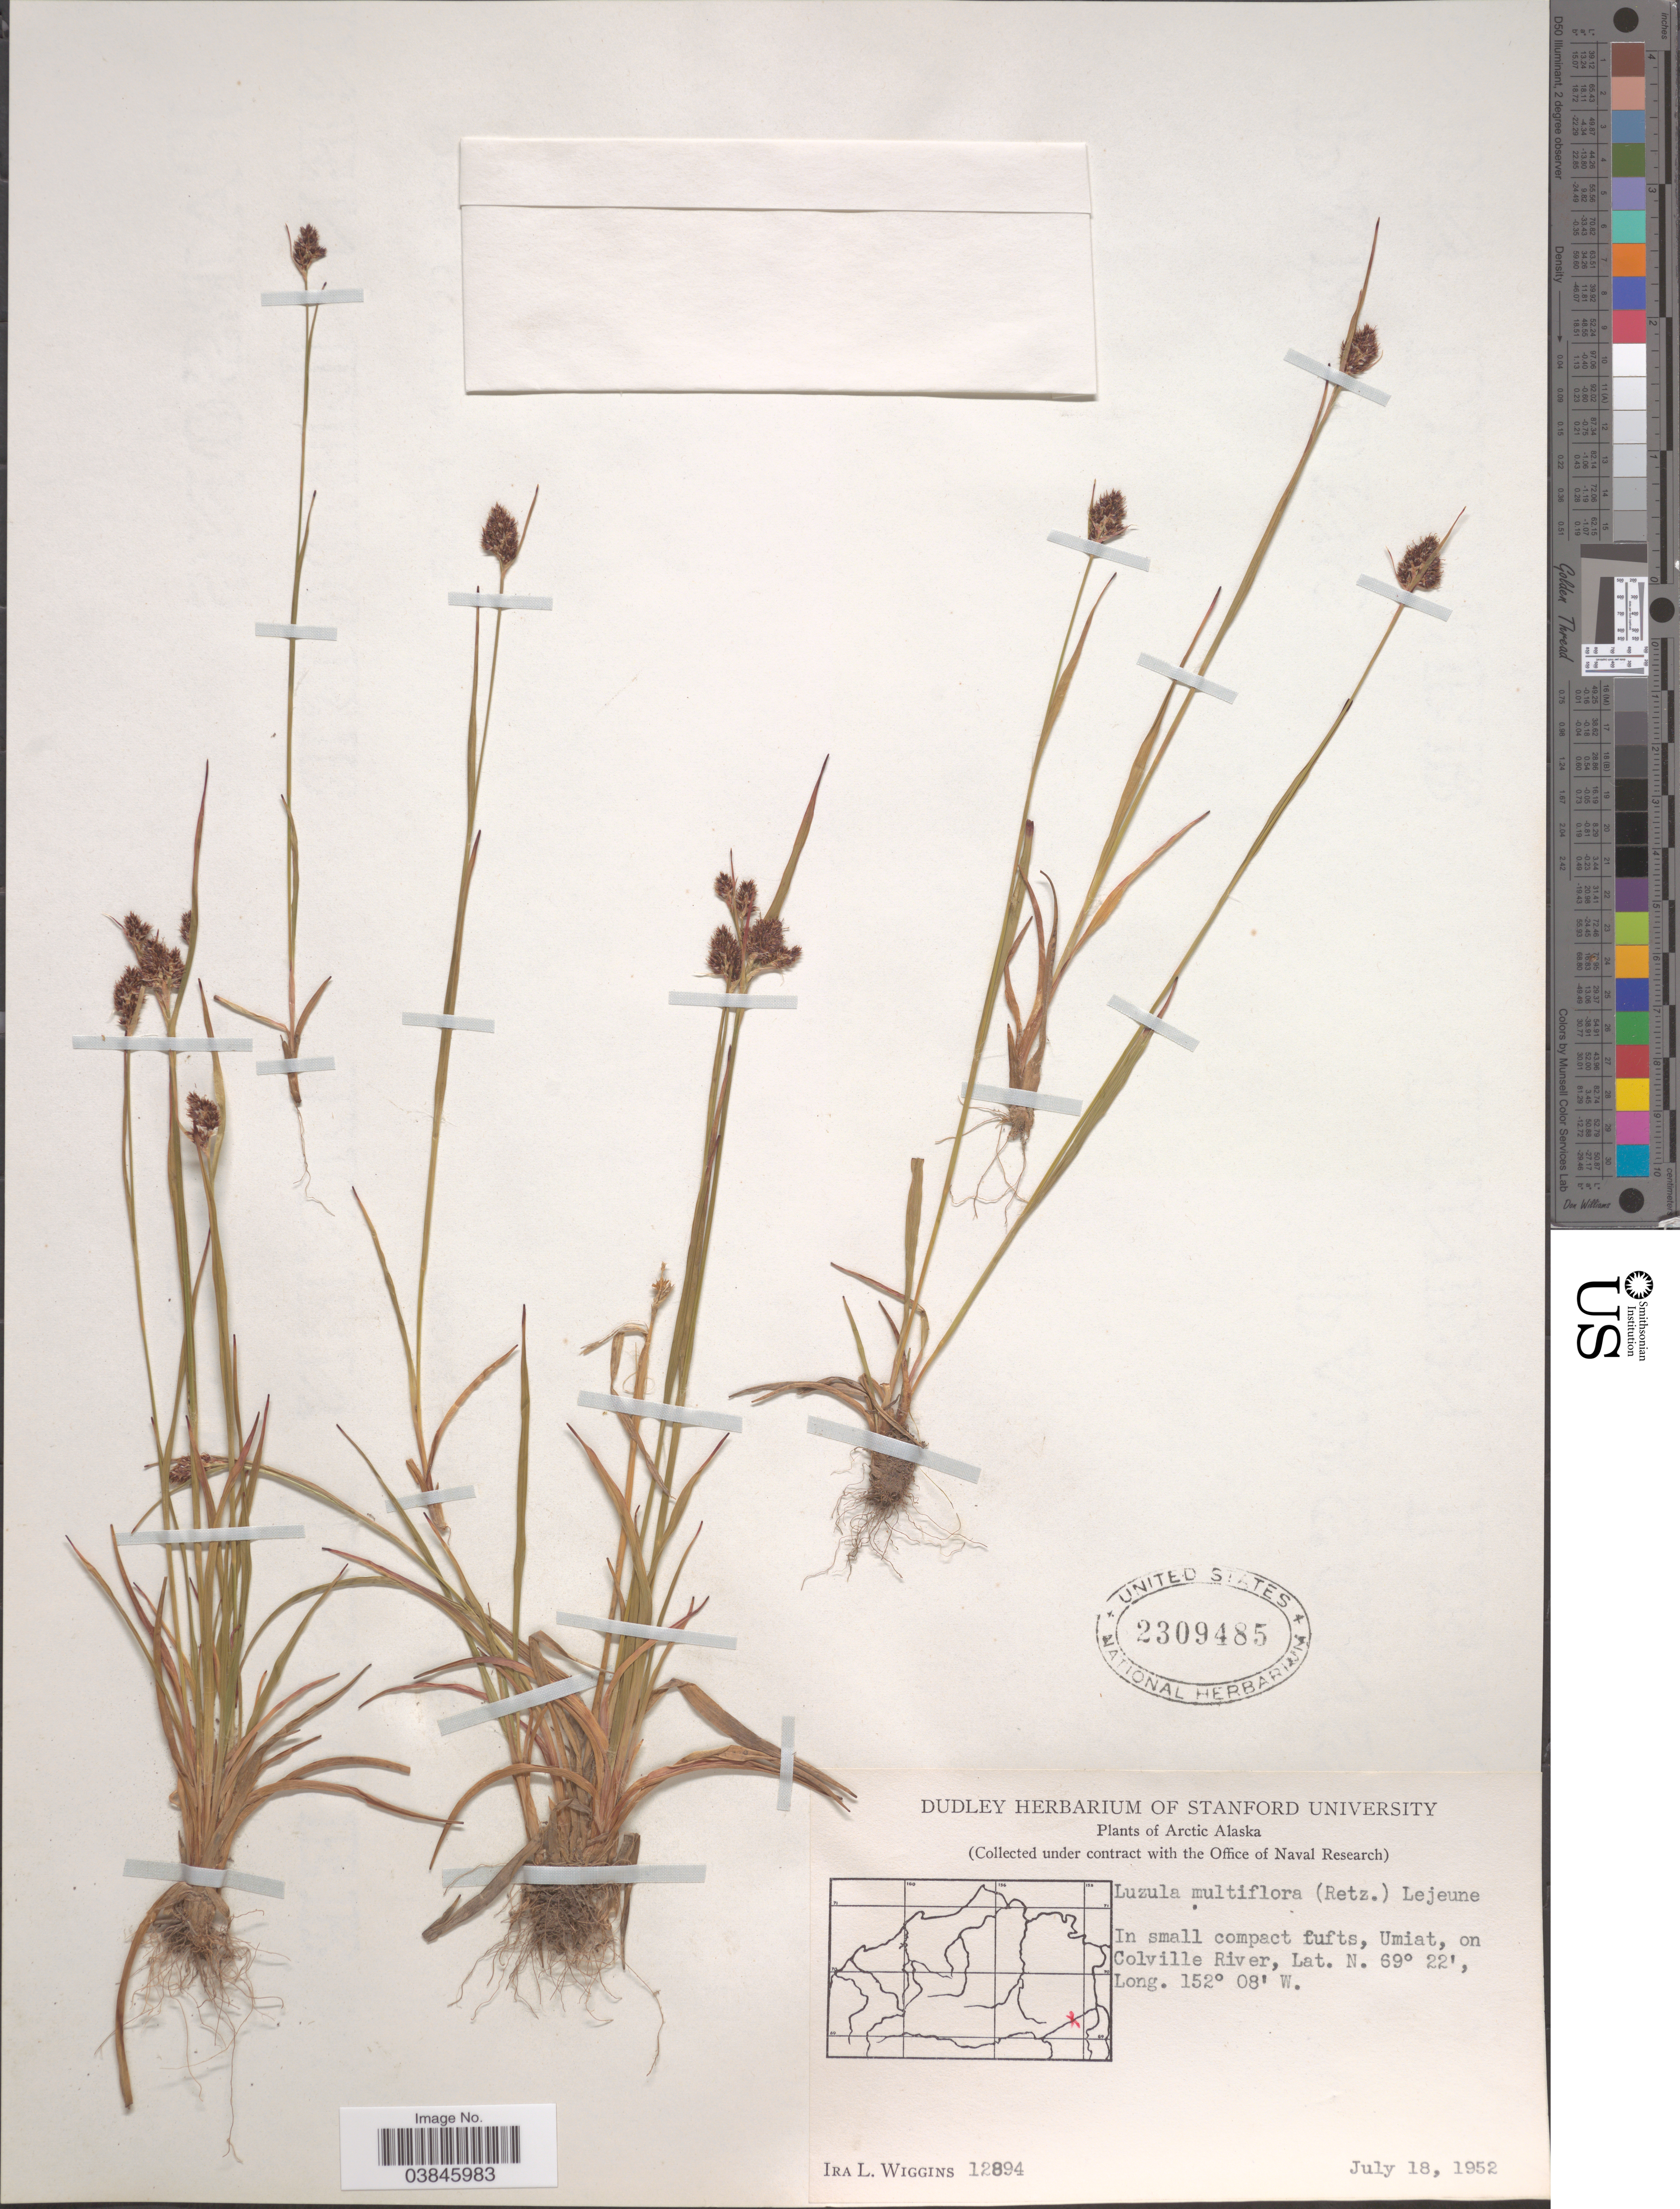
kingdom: Plantae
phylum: Tracheophyta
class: Liliopsida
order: Poales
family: Juncaceae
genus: Luzula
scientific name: Luzula multiflora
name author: (Ehrh.) Lej.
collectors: I. L. Wiggins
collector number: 12894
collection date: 1952-07-18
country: United States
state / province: Alaska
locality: Arctic Alaska. Umiat, on Colville River.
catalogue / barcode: US 2309485